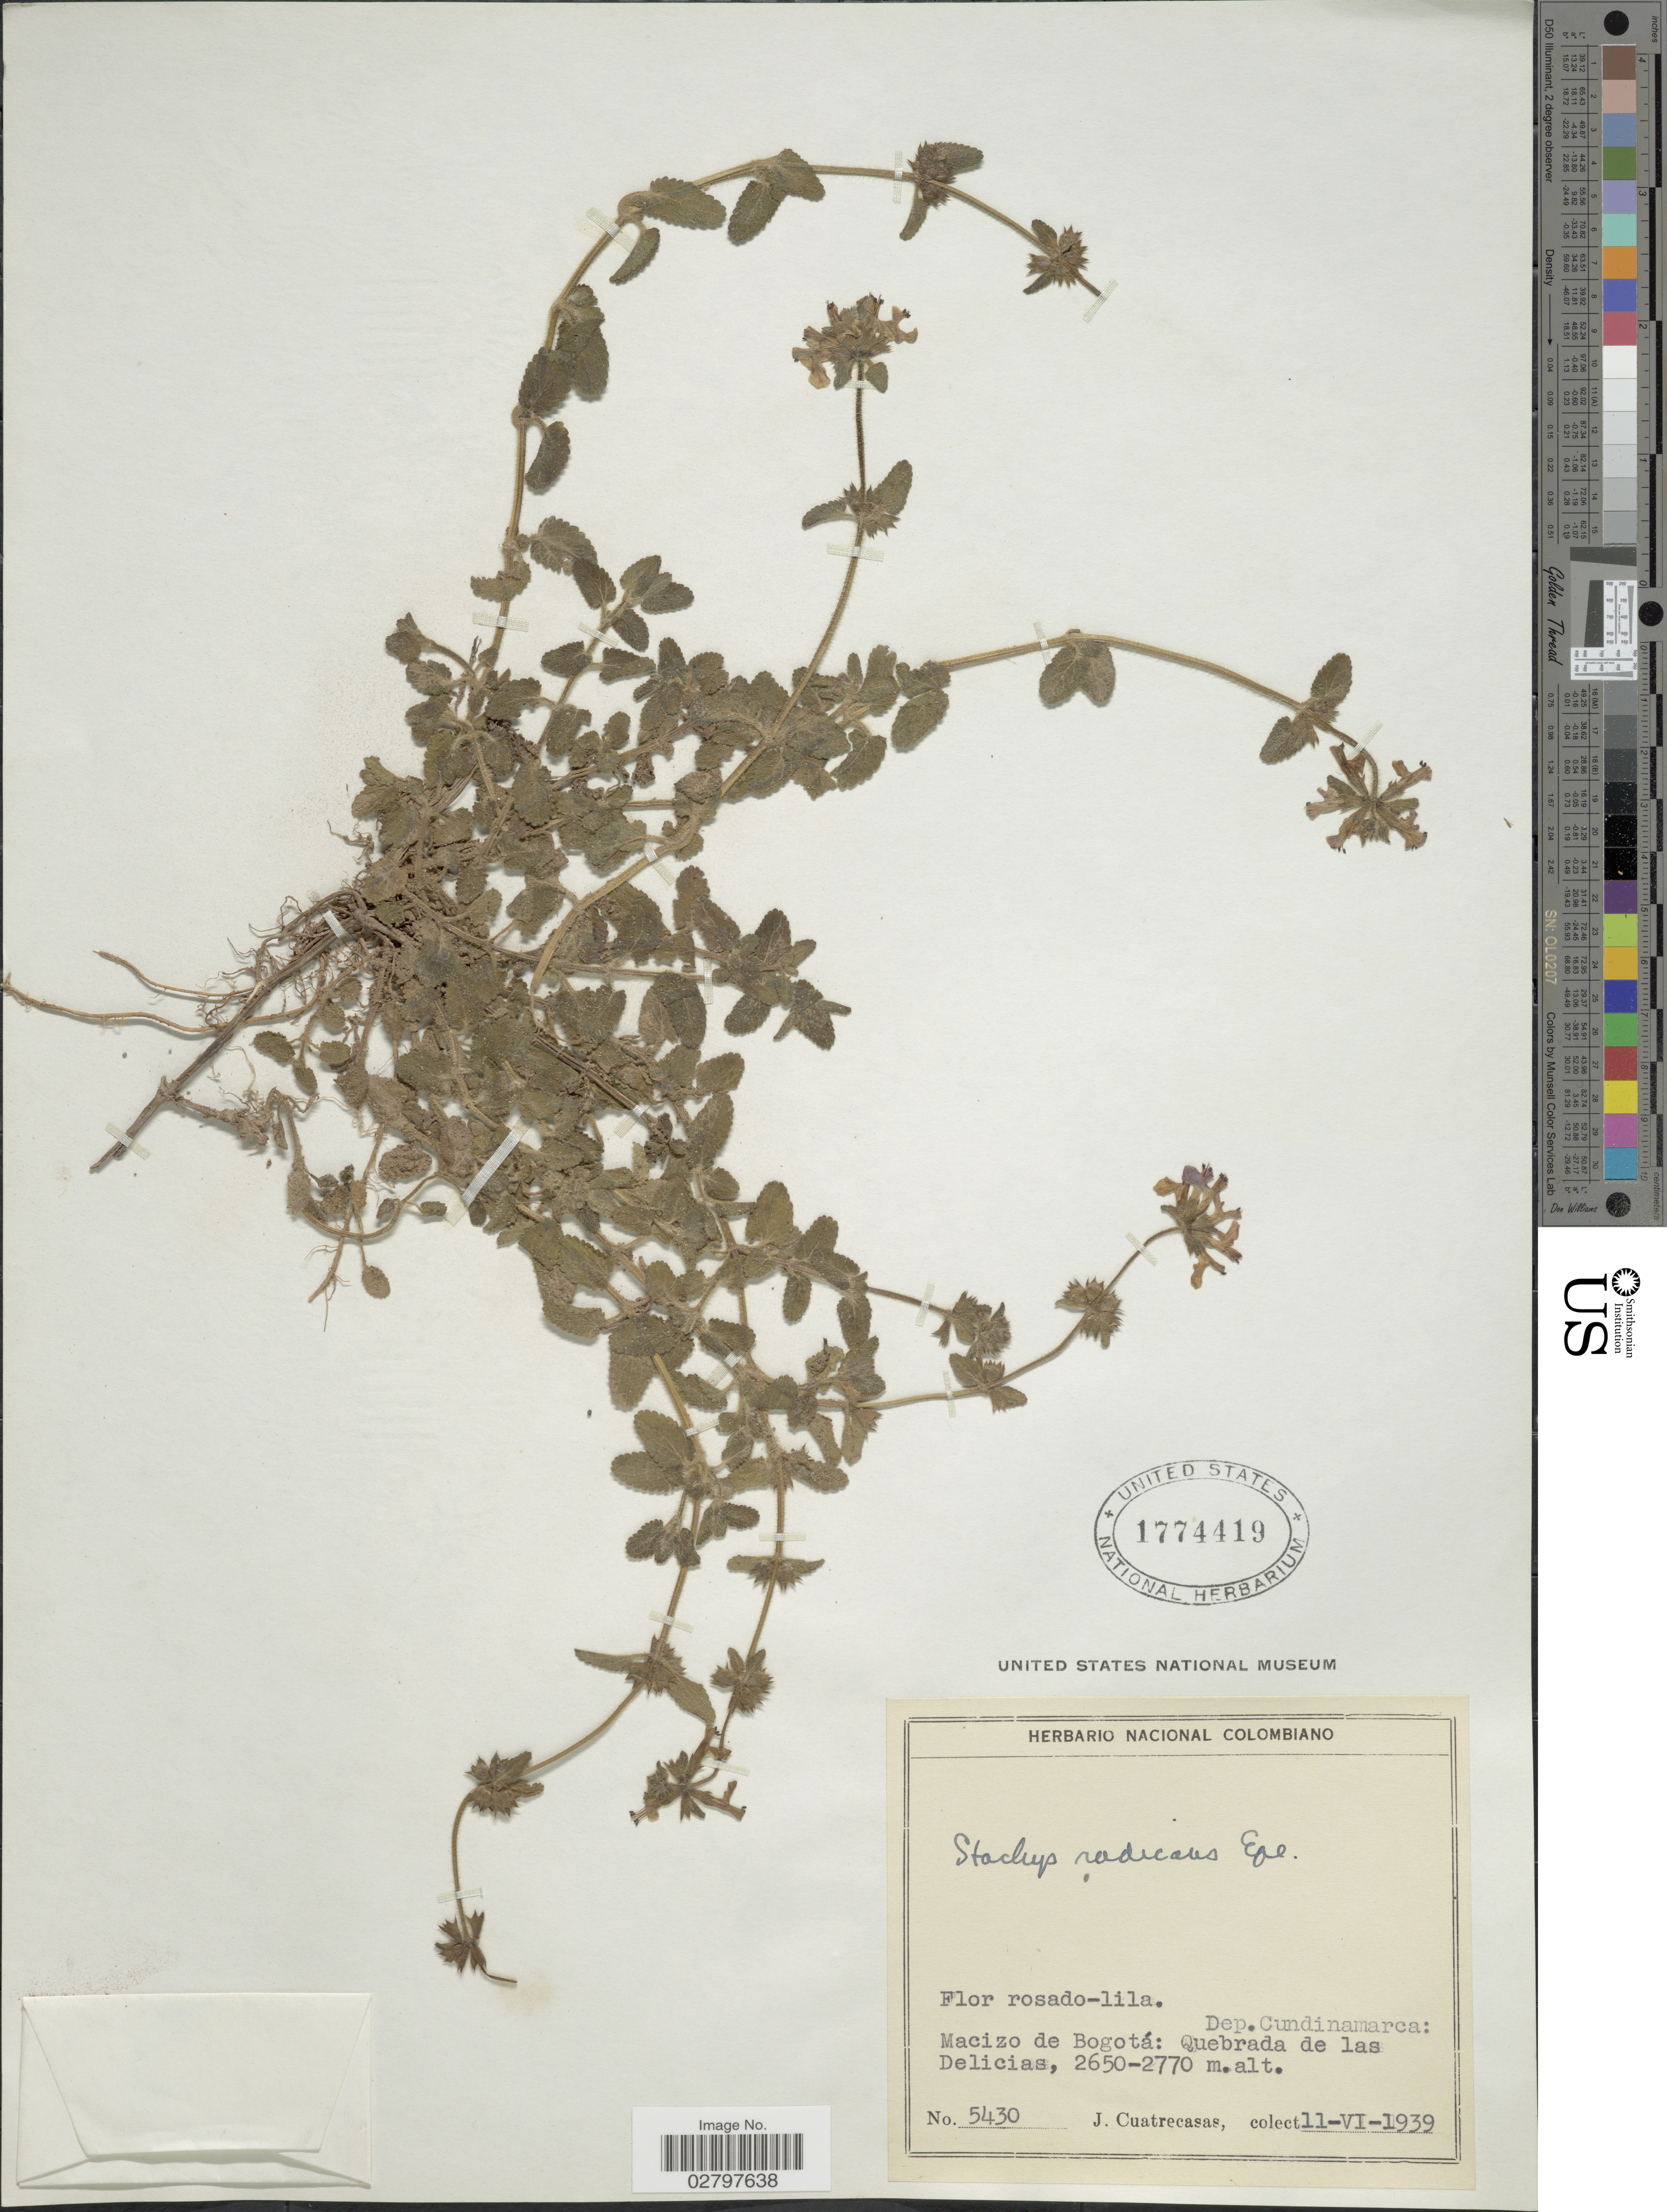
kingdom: Plantae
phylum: Tracheophyta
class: Magnoliopsida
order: Lamiales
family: Lamiaceae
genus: Stachys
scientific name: Stachys radicans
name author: Epling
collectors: J. Cuatrecasas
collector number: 5430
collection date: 1939-06-11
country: Colombia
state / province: Cundinamarca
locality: Dep. Cundinamarca: Macizo de Bogotá: Quebrada de las Delicias.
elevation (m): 2650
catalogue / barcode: US 1774419